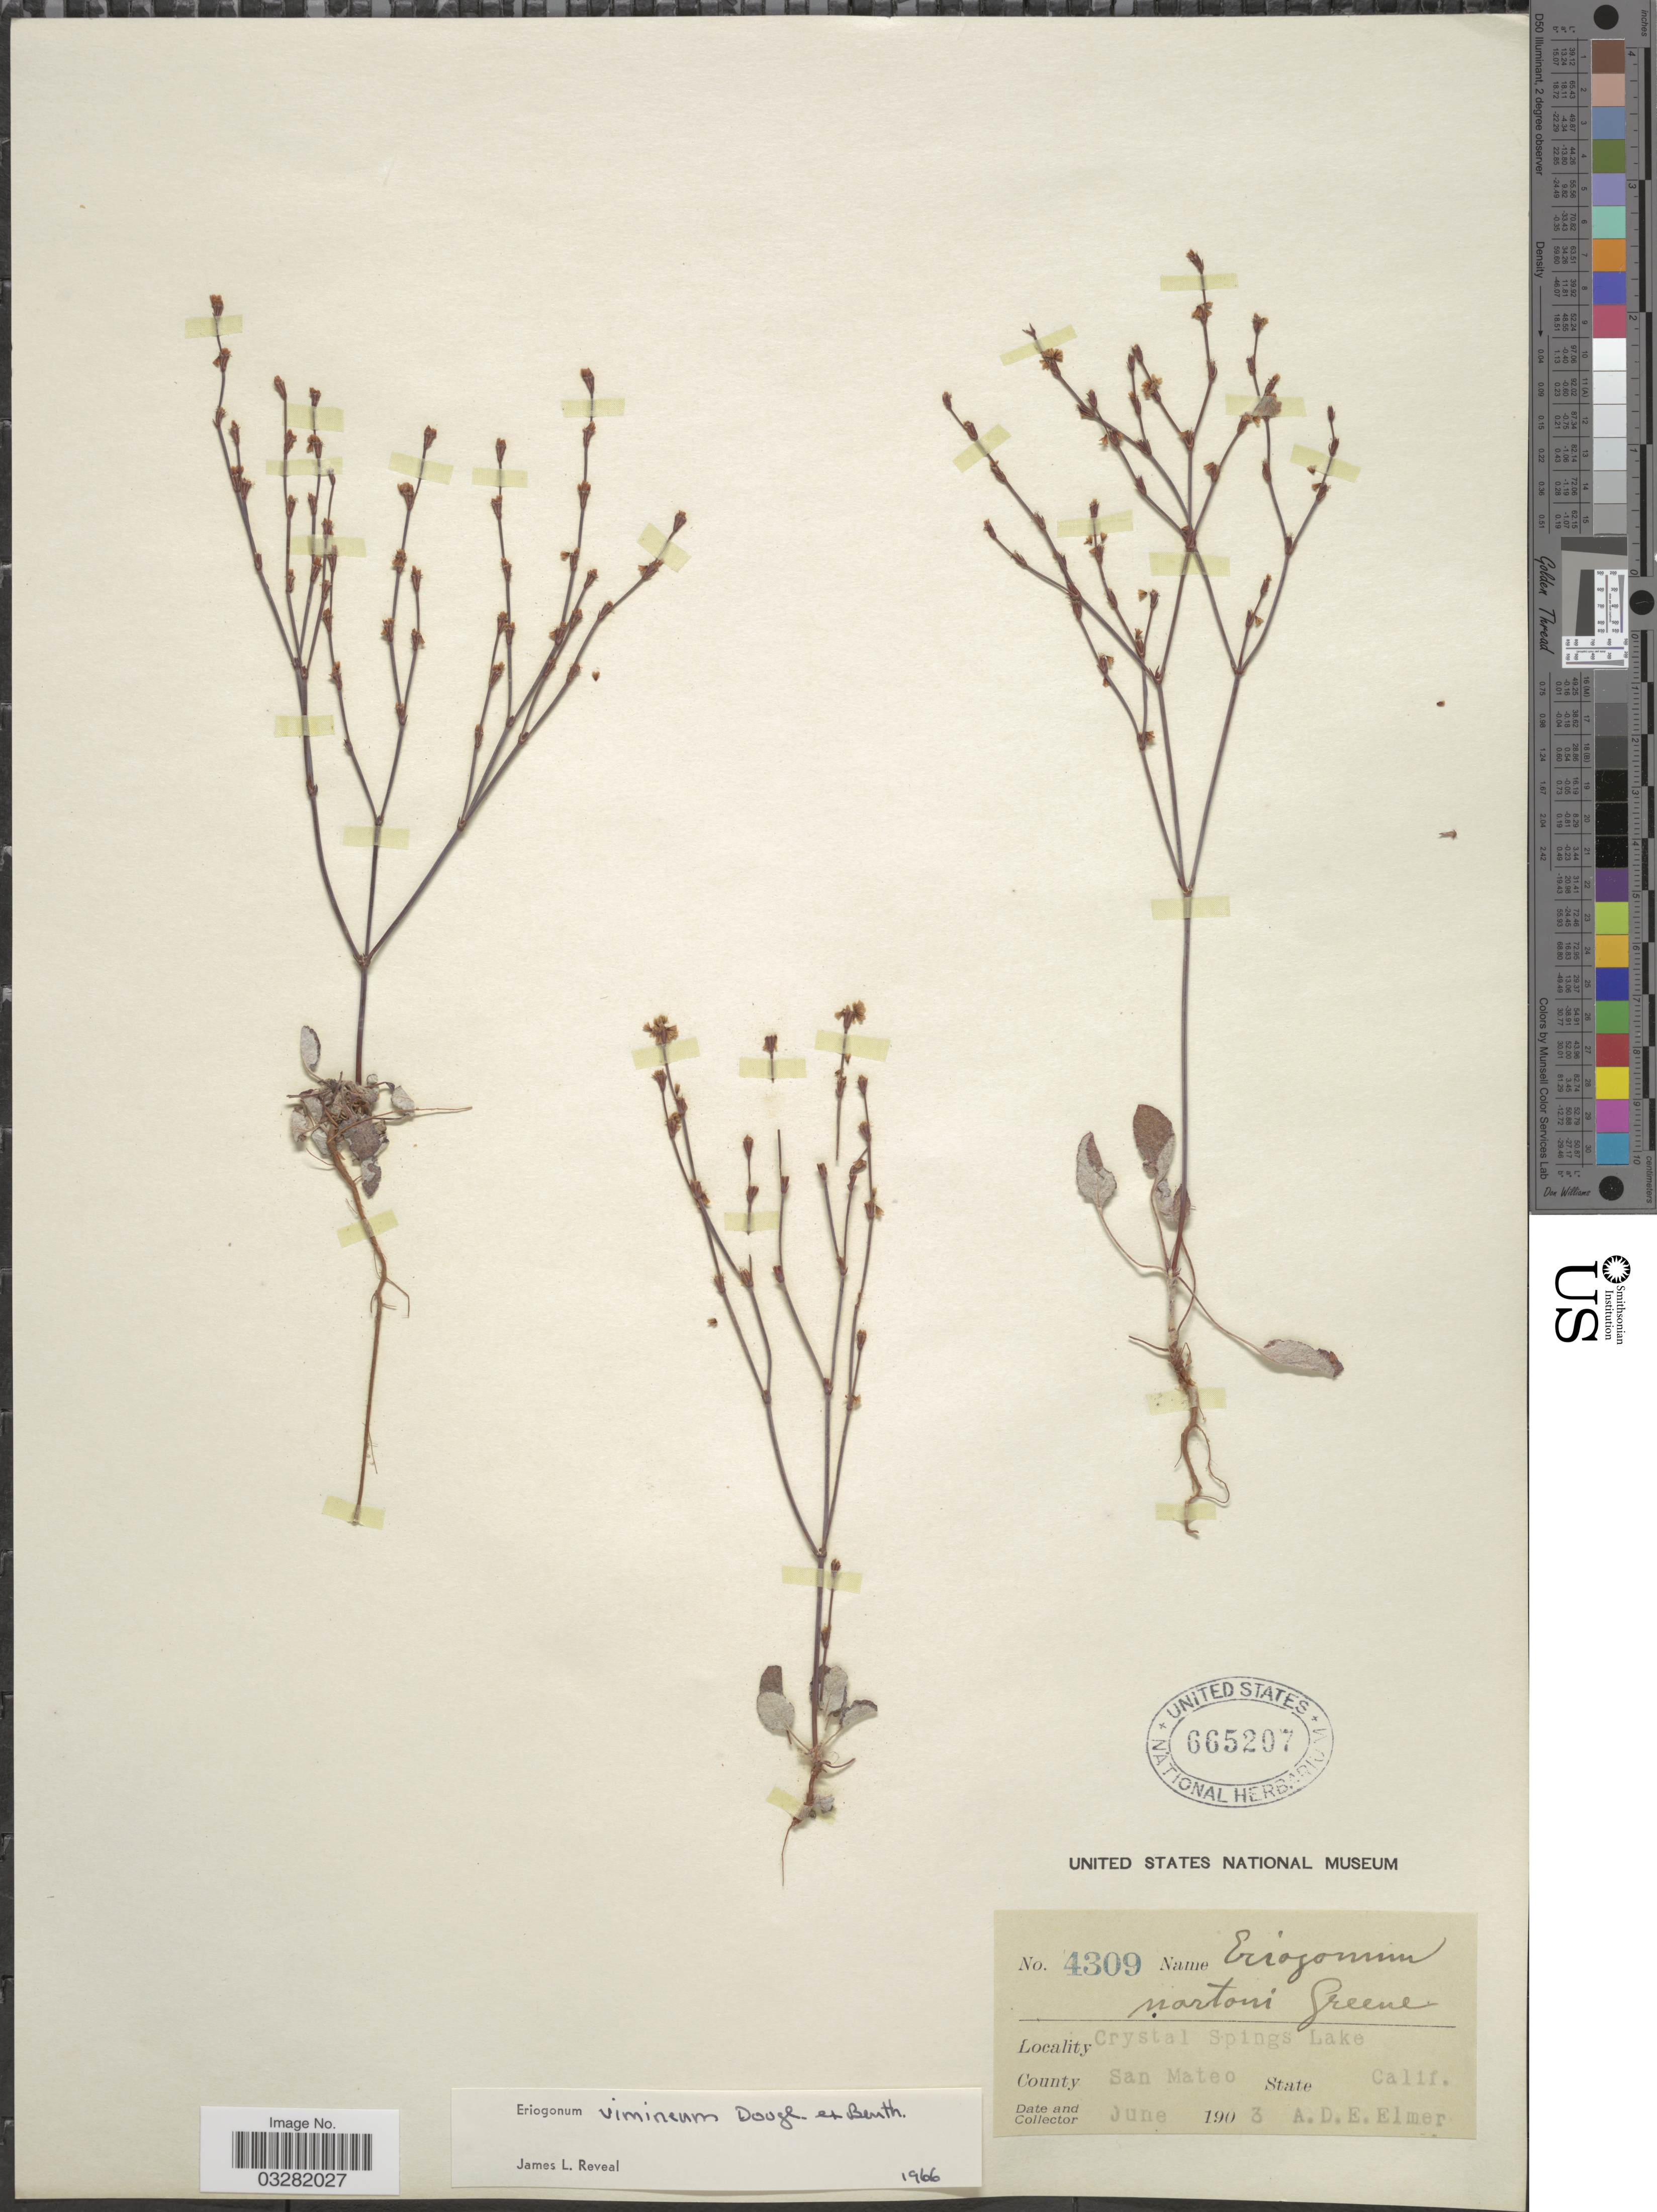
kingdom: Plantae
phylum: Tracheophyta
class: Magnoliopsida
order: Caryophyllales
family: Polygonaceae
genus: Eriogonum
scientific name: Eriogonum vimineum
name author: Douglas ex Benth.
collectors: A. D. E. Elmer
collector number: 4309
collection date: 1903-06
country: United States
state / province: California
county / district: San Mateo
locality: Crystal Springs Lake. County San Mateo.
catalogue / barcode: US 665207